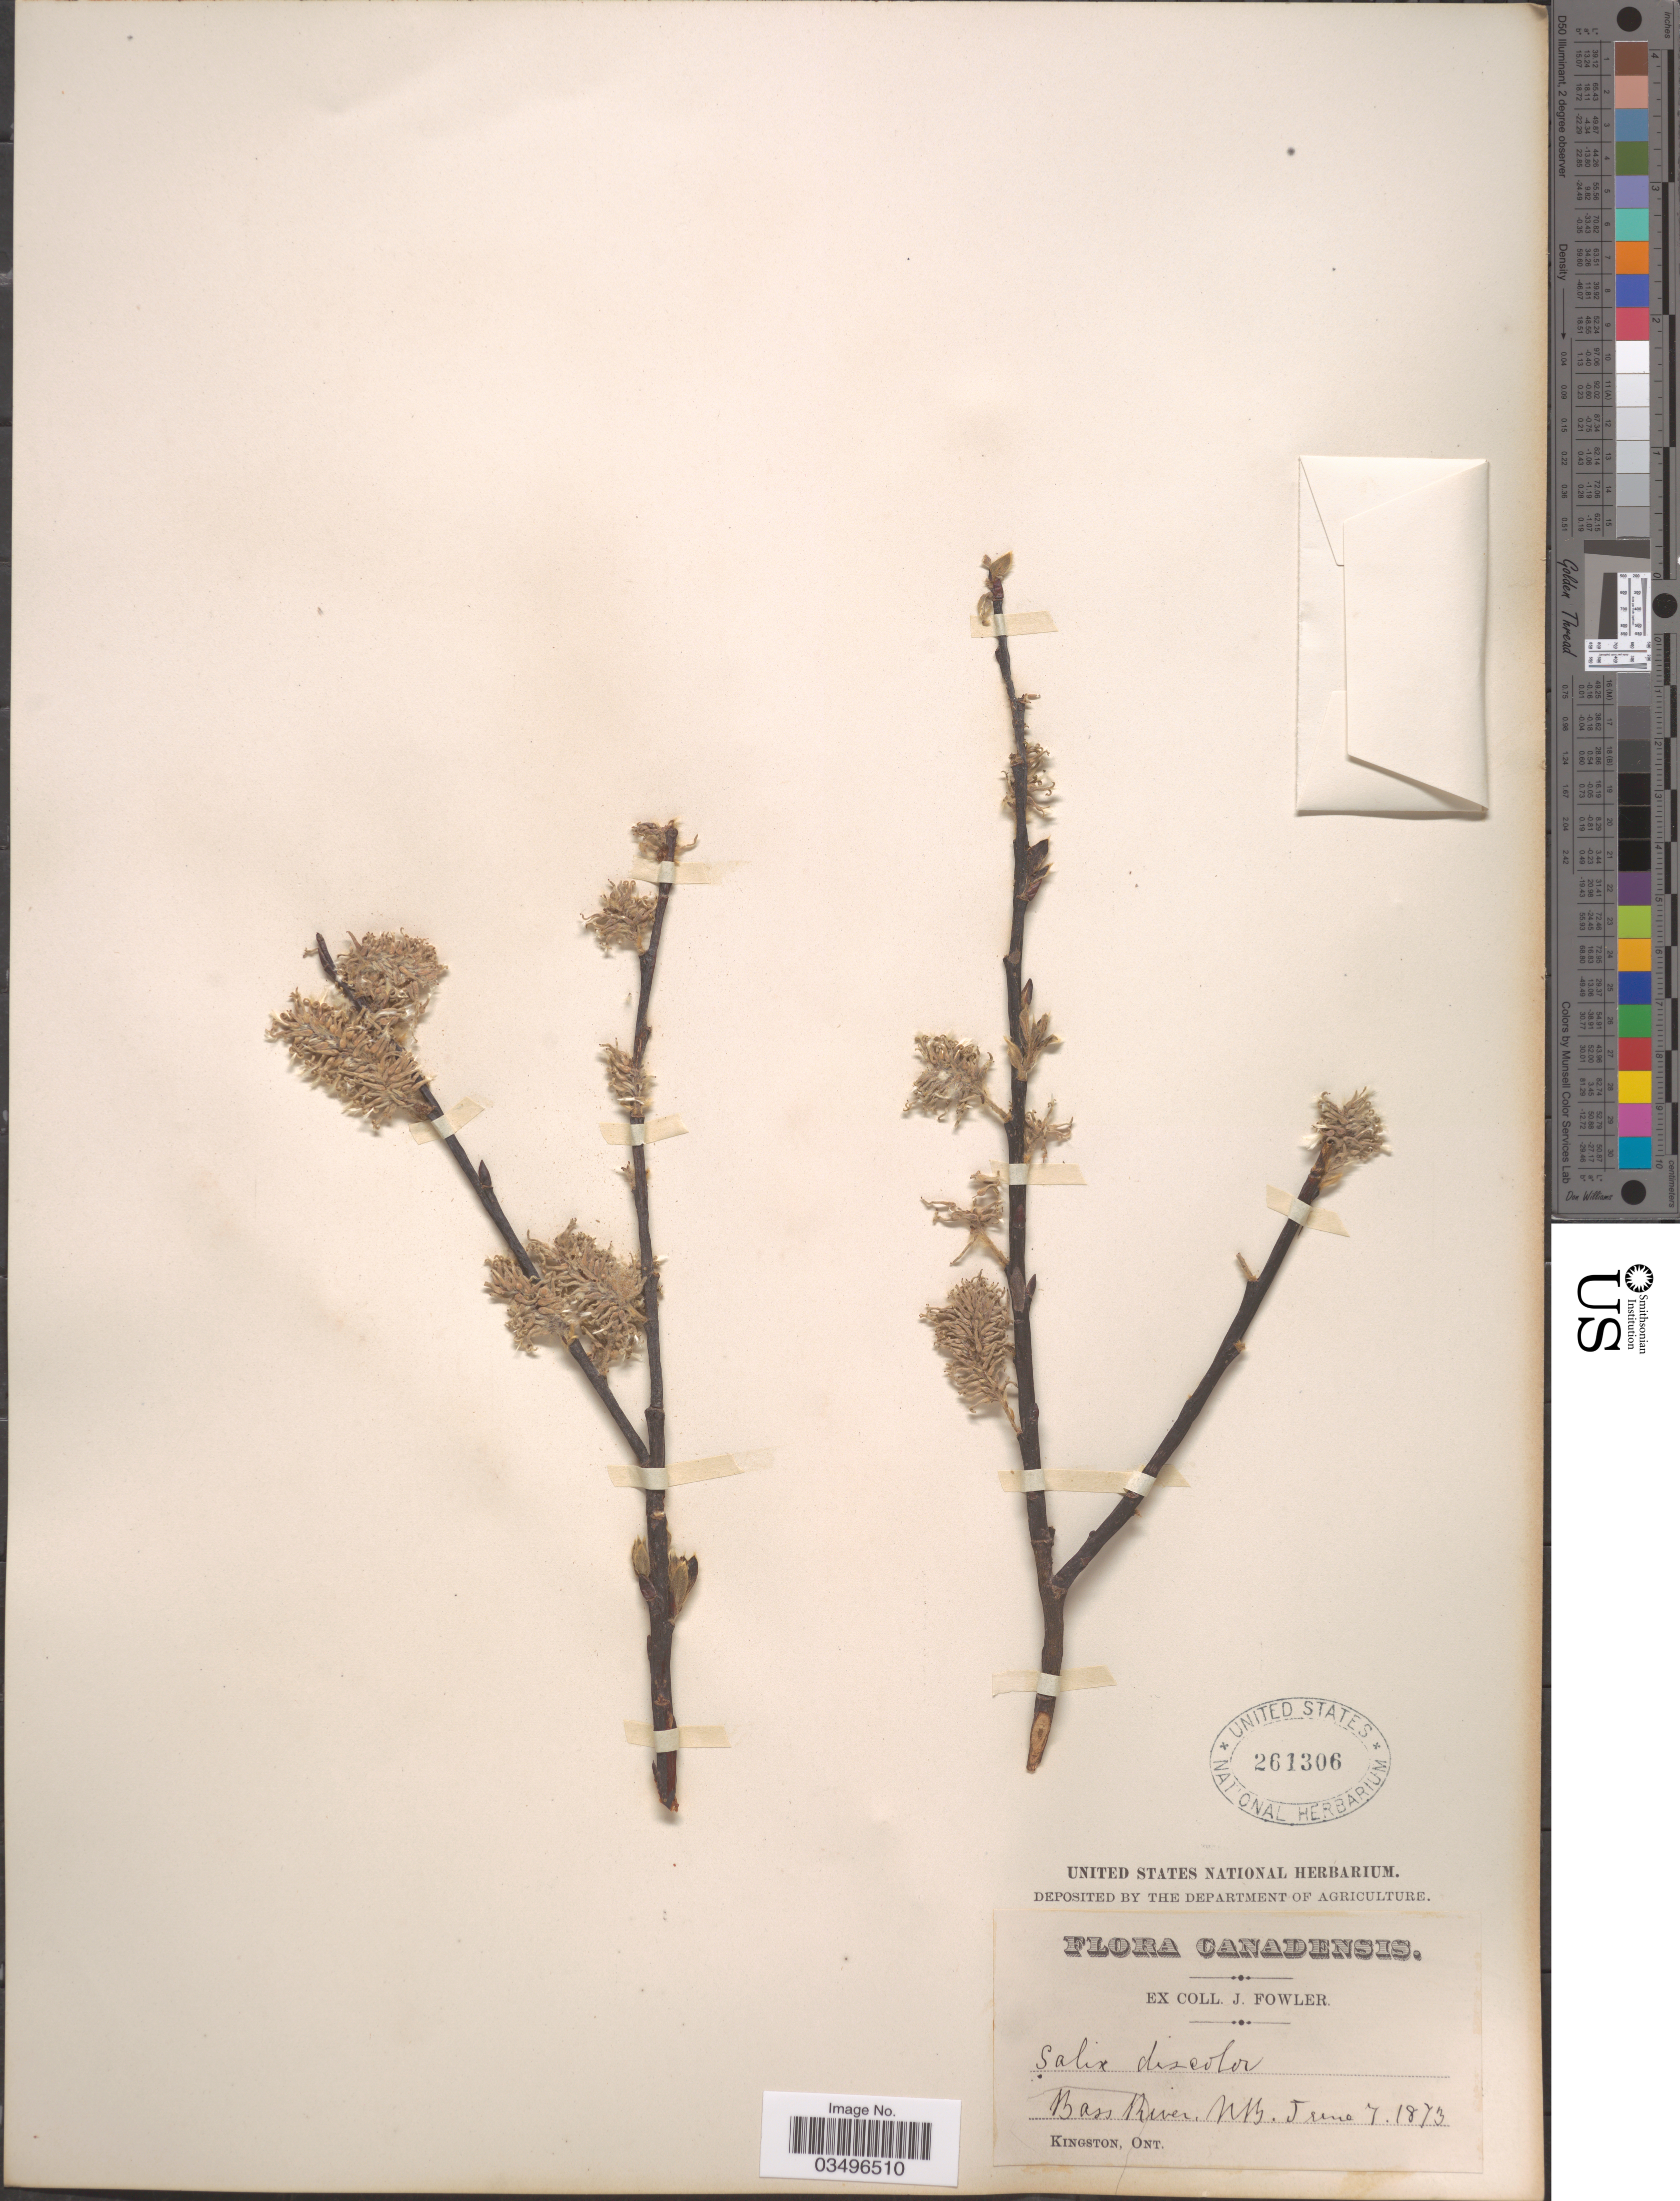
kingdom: Plantae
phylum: Tracheophyta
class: Magnoliopsida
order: Malpighiales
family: Salicaceae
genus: Salix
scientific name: Salix discolor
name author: Muhl.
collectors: J. Fowler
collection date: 1873-06-07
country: Canada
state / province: New Brunswick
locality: Bass River.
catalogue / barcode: US 261306